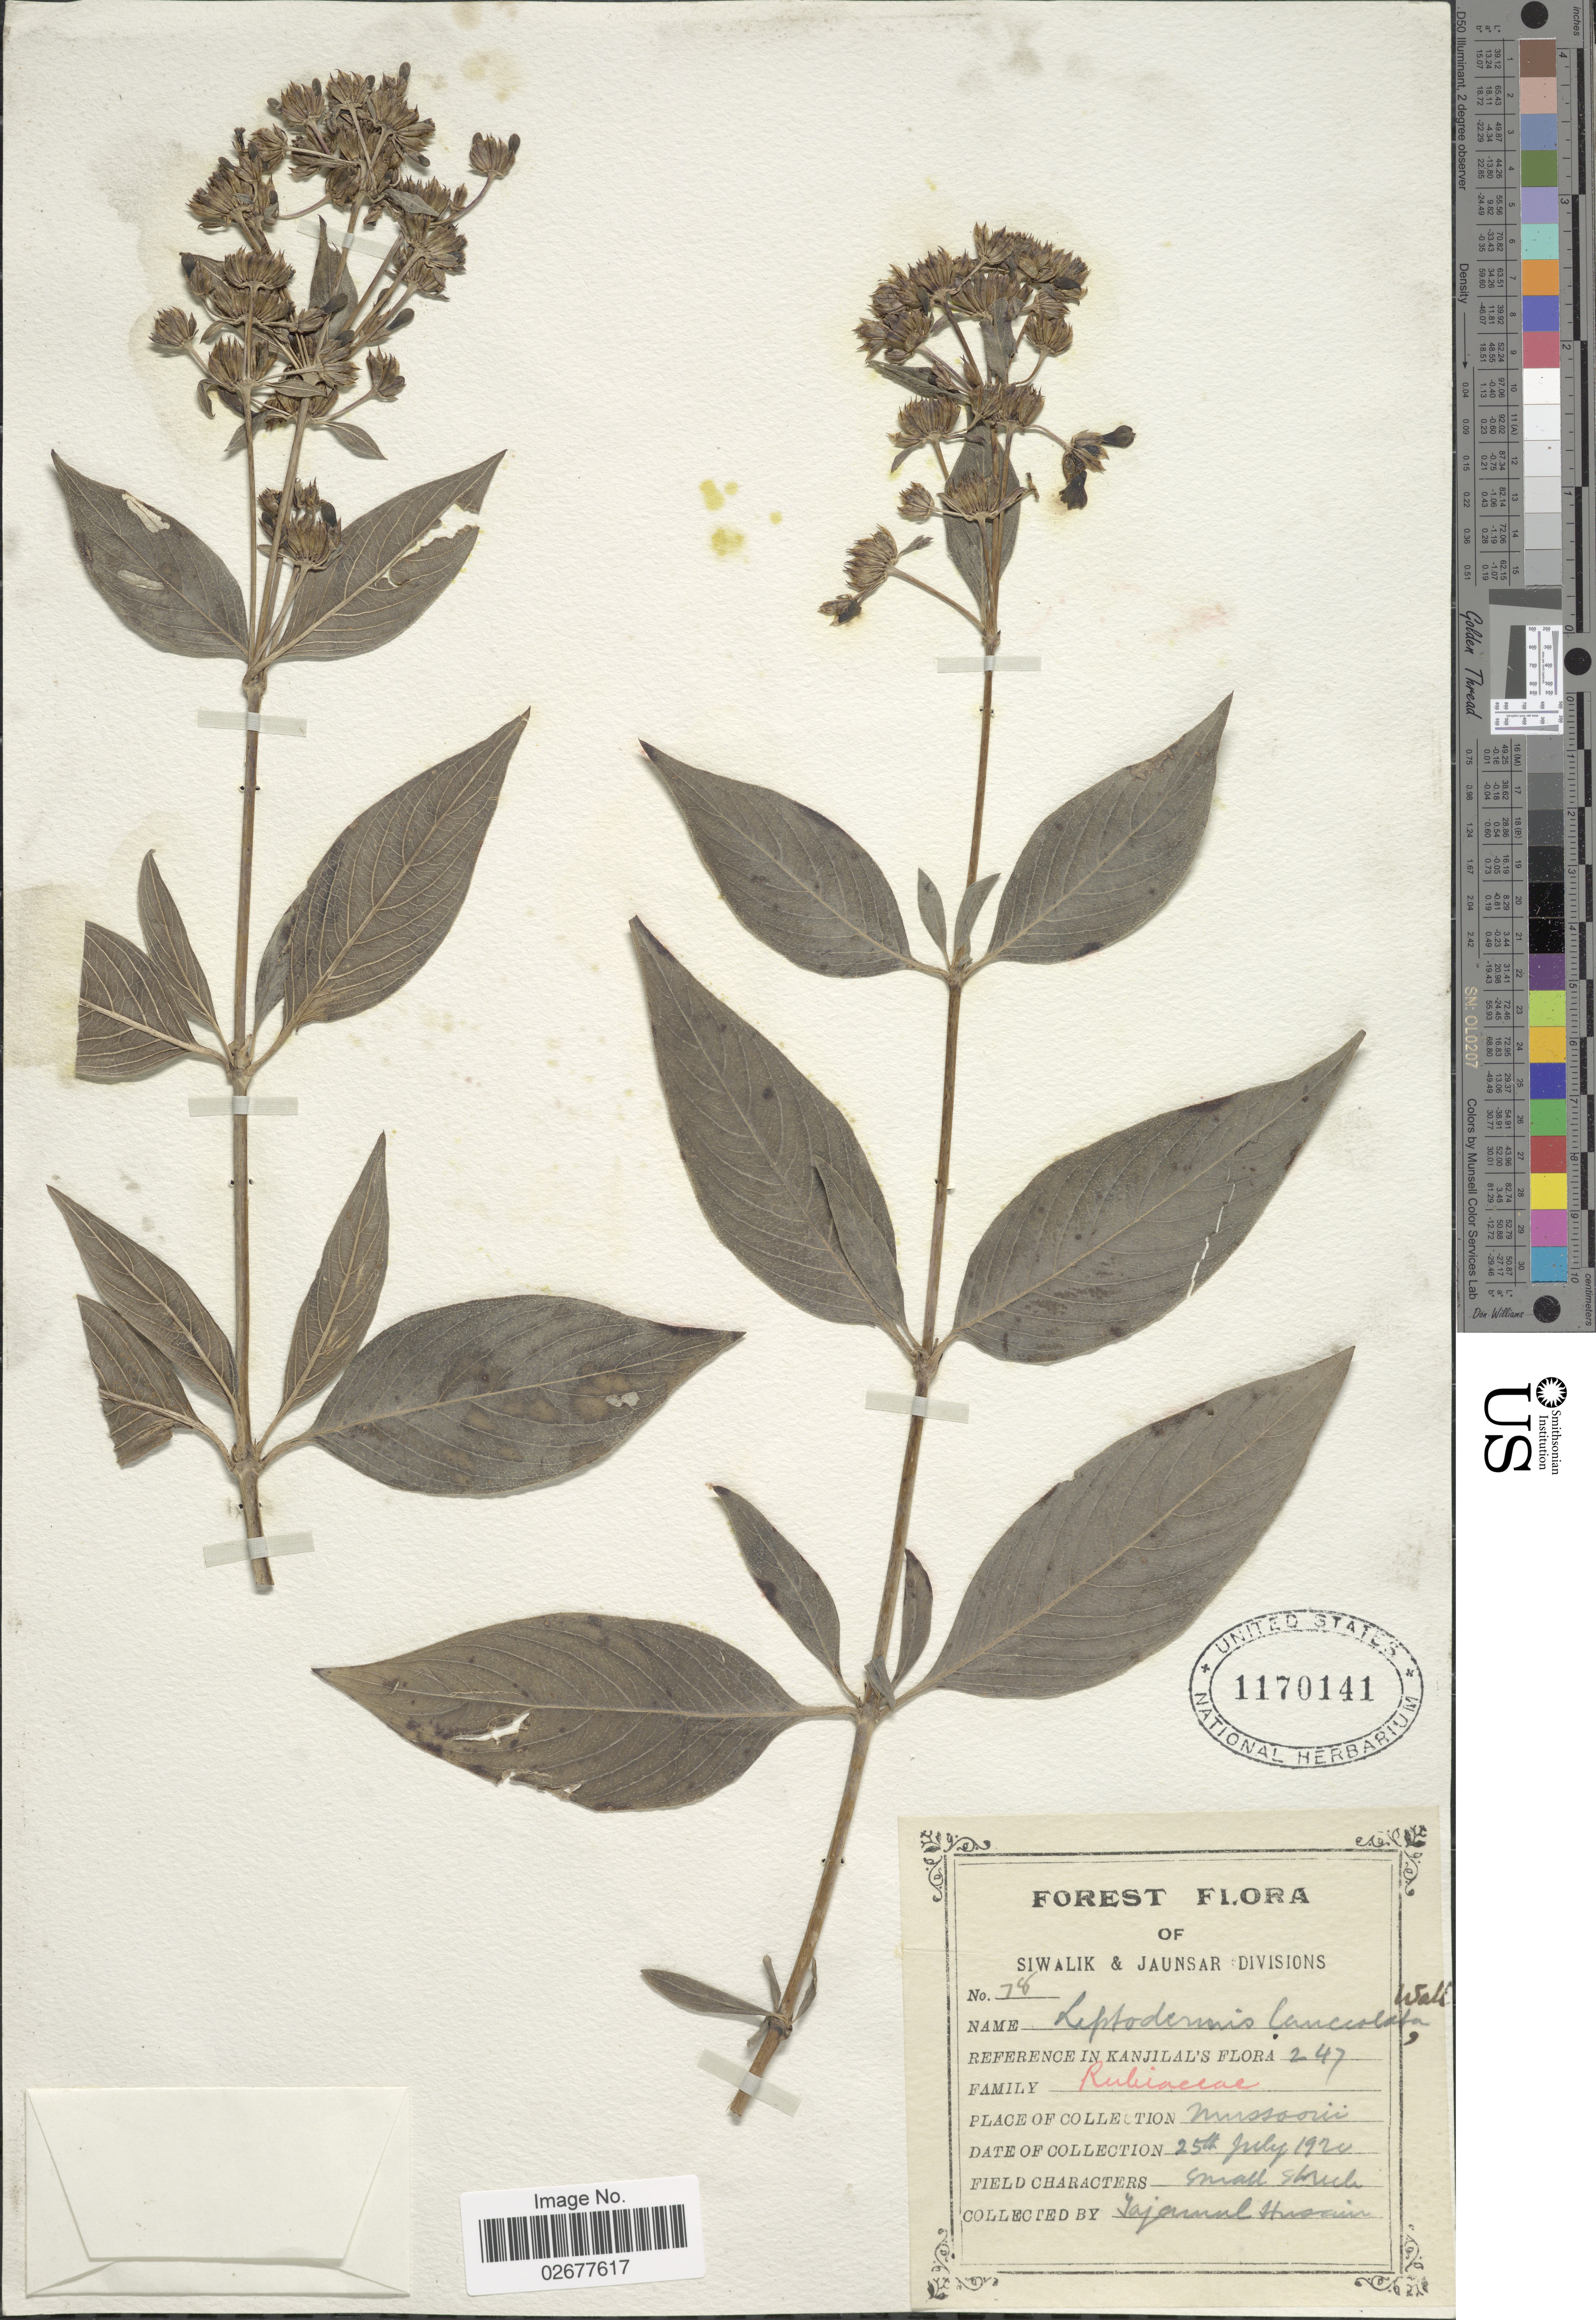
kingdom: Plantae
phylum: Tracheophyta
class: Magnoliopsida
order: Gentianales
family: Rubiaceae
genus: Leptodermis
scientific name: Leptodermis lanceolata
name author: Wall.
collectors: T. Husain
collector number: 78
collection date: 1920-07-25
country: India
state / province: Uttarakhand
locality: Forest. Siwalik & Jaunser Divisions. Mussoorii.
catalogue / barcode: US 1170141